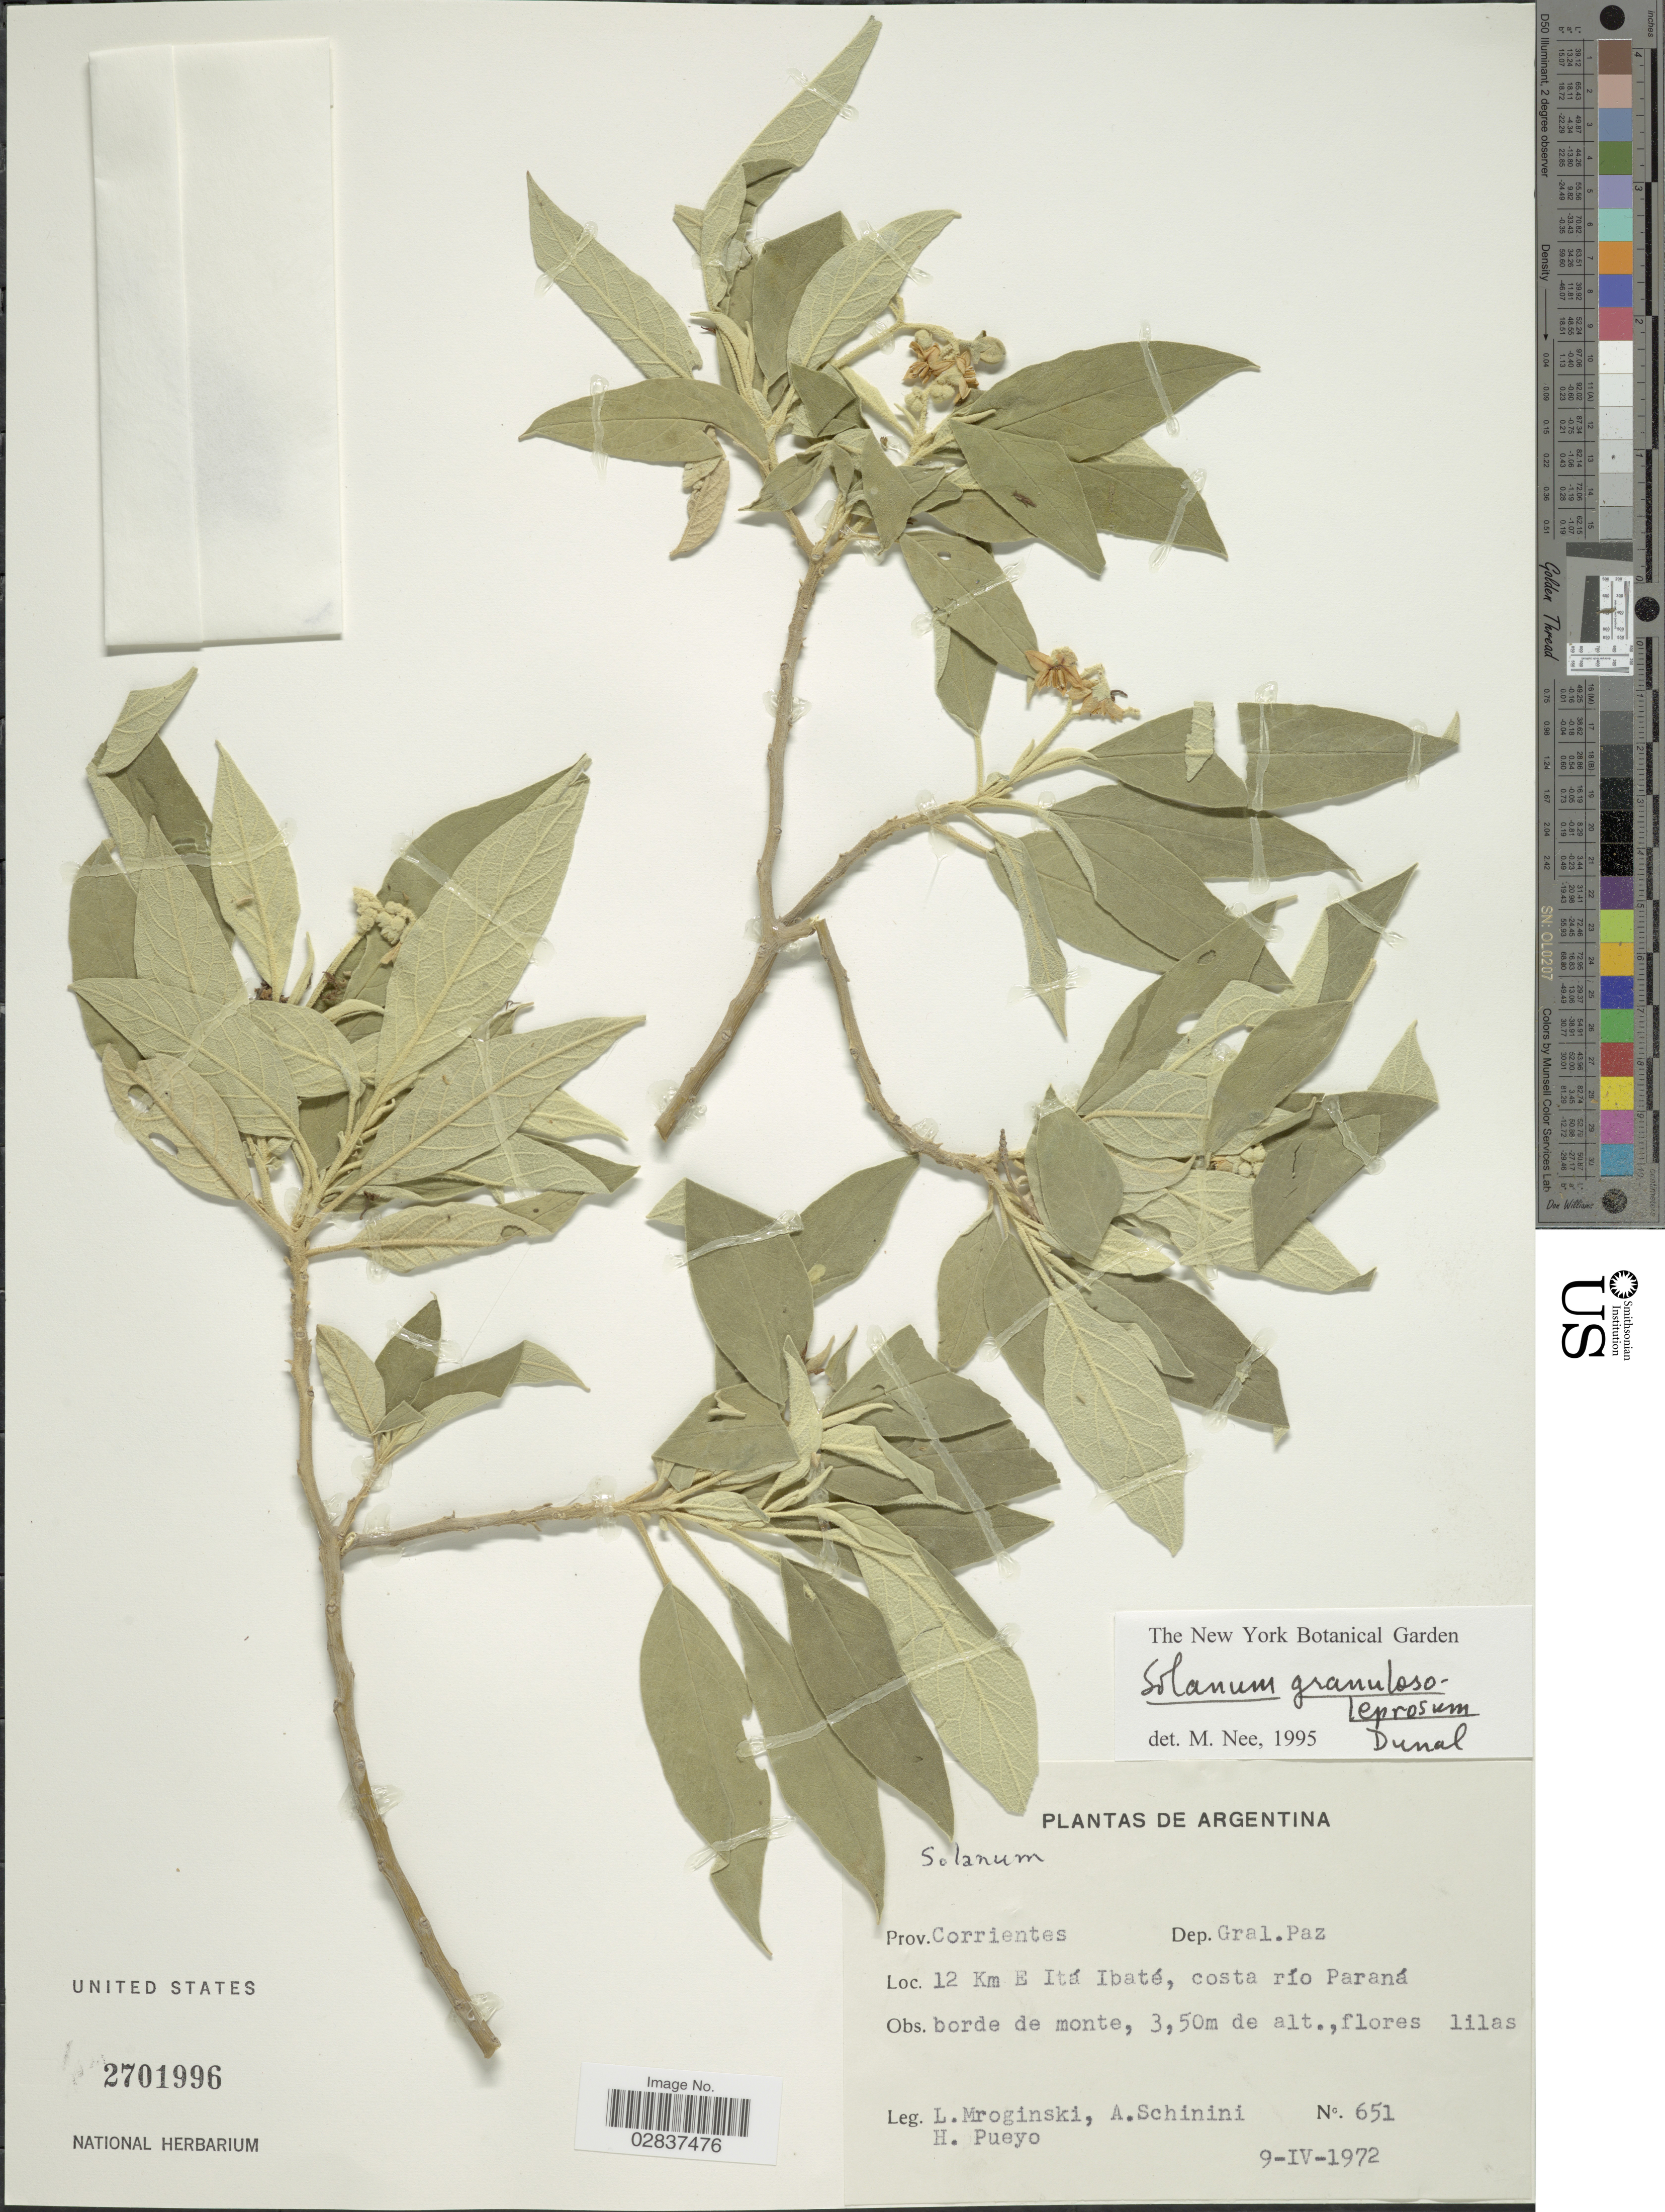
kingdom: Plantae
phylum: Tracheophyta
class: Magnoliopsida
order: Solanales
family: Solanaceae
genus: Solanum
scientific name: Solanum granuloso-leprosum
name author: Dunal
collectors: L. Mroginski, A. Schinini & H. Pueyo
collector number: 651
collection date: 1972-04-09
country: Argentina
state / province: Corrientes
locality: Dep. Gral. Paz. 12 Km E Itá Ibaté, costa río Paraná.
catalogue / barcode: US 2701996